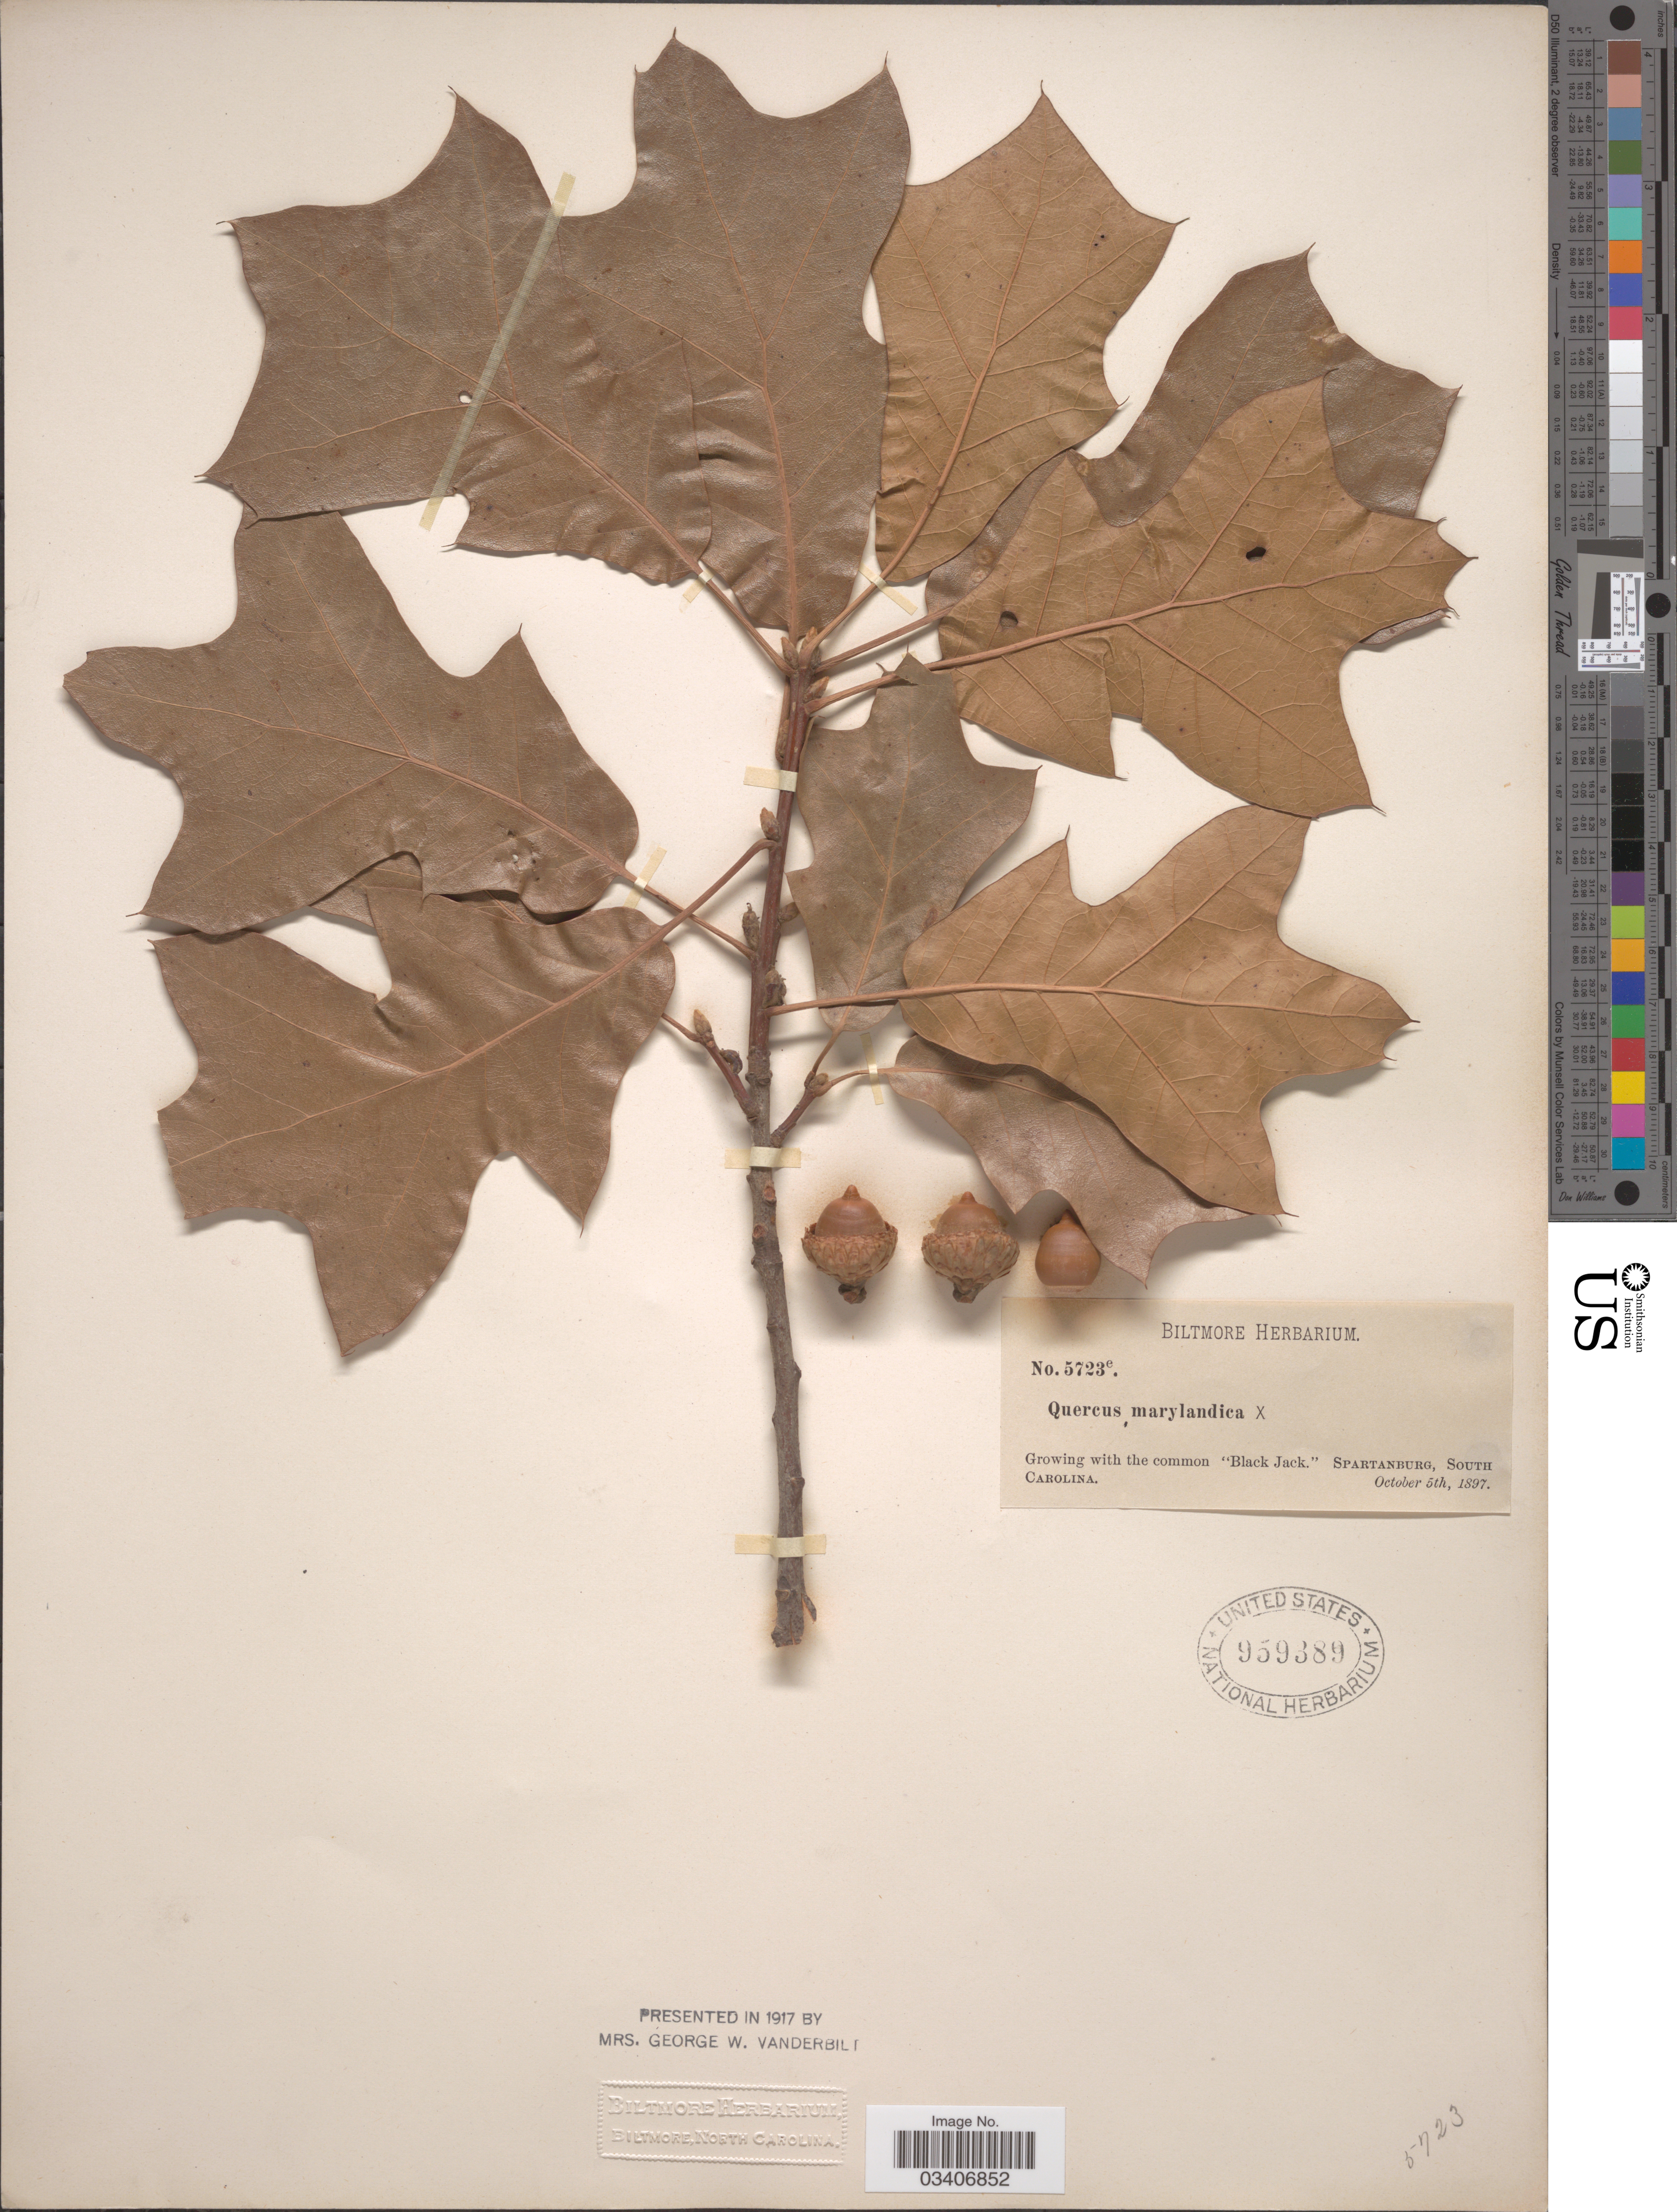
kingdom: Plantae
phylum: Tracheophyta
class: Magnoliopsida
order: Fagales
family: Fagaceae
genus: Quercus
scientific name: Quercus marylandica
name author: Du Roi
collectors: ex herb. Biltmore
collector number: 5723e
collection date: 1897-10-05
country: United States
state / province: South Carolina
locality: Spartanburg.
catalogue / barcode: US 959389